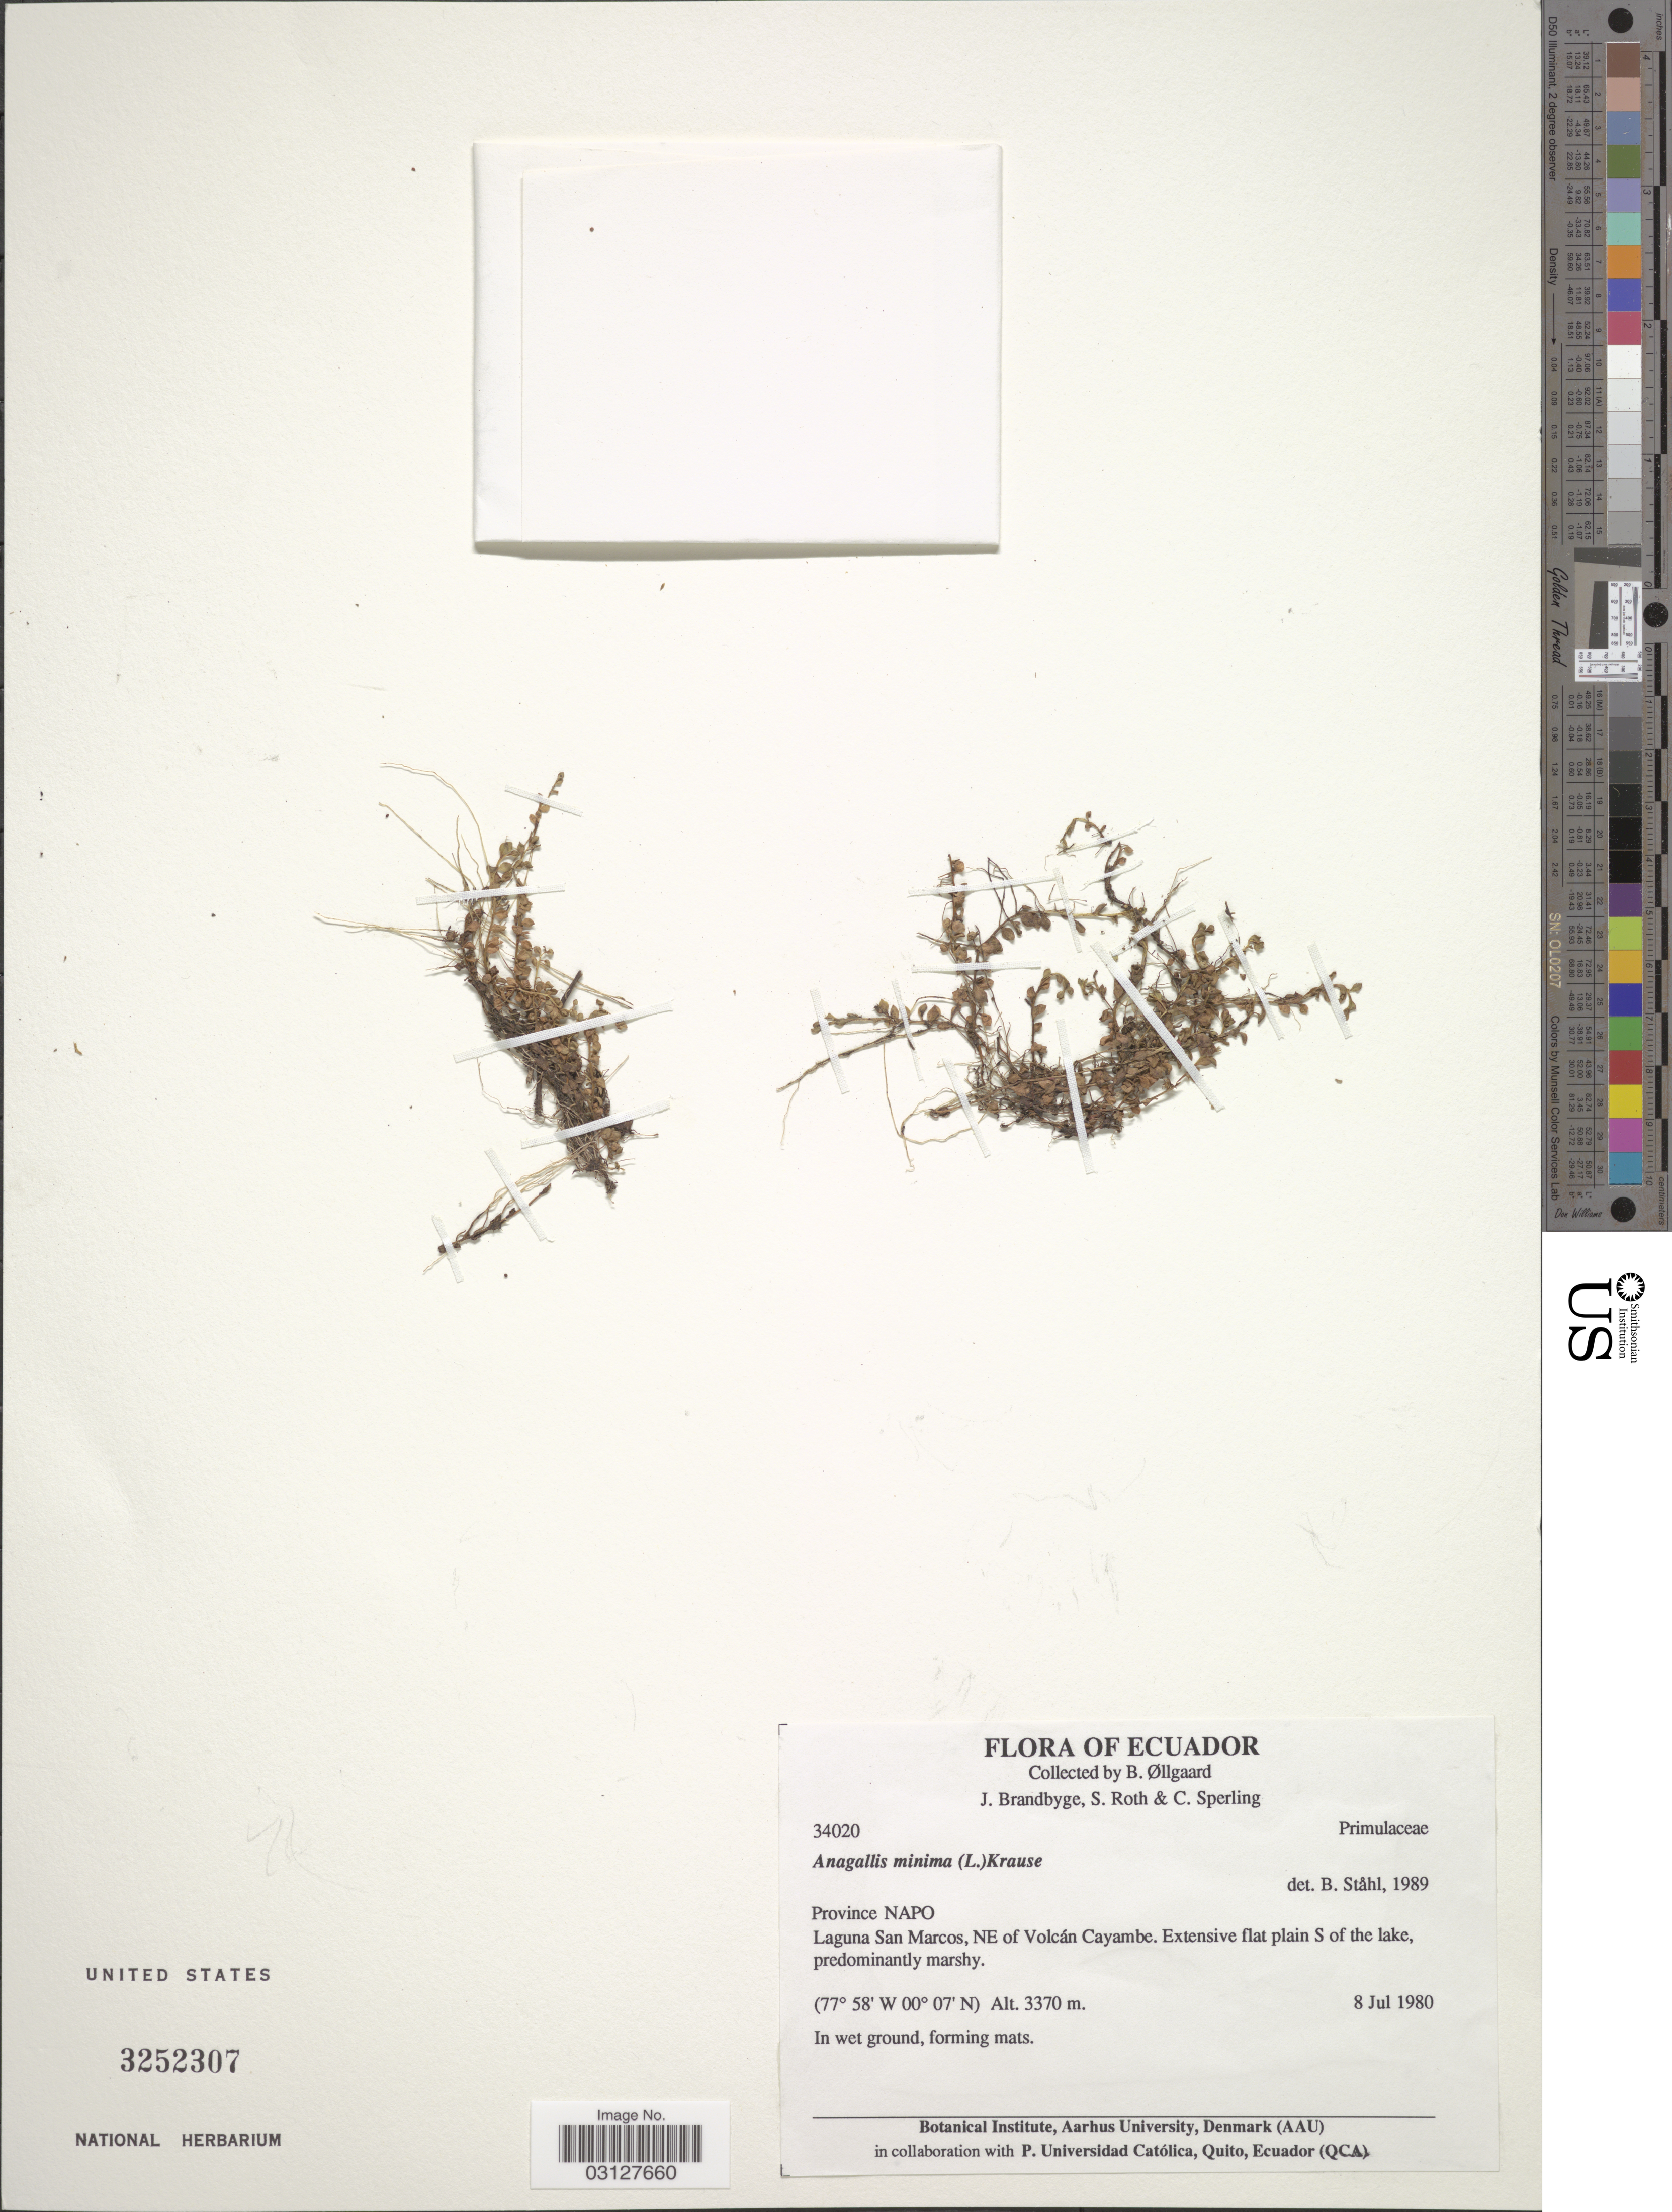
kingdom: Plantae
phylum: Tracheophyta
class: Magnoliopsida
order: Ericales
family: Primulaceae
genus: Anagallis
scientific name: Anagallis minima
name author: (L.) E.H.L. Krause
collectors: B. Øllgaard, J. Brandbyge, S. Roth & C. Sperling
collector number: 34020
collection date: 1980-07-08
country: Ecuador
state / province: Napo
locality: Laguna San Marcos, NE of Volcán Cayambe, Extensive flat plain S of the lake.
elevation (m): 3370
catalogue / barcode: US 3252307